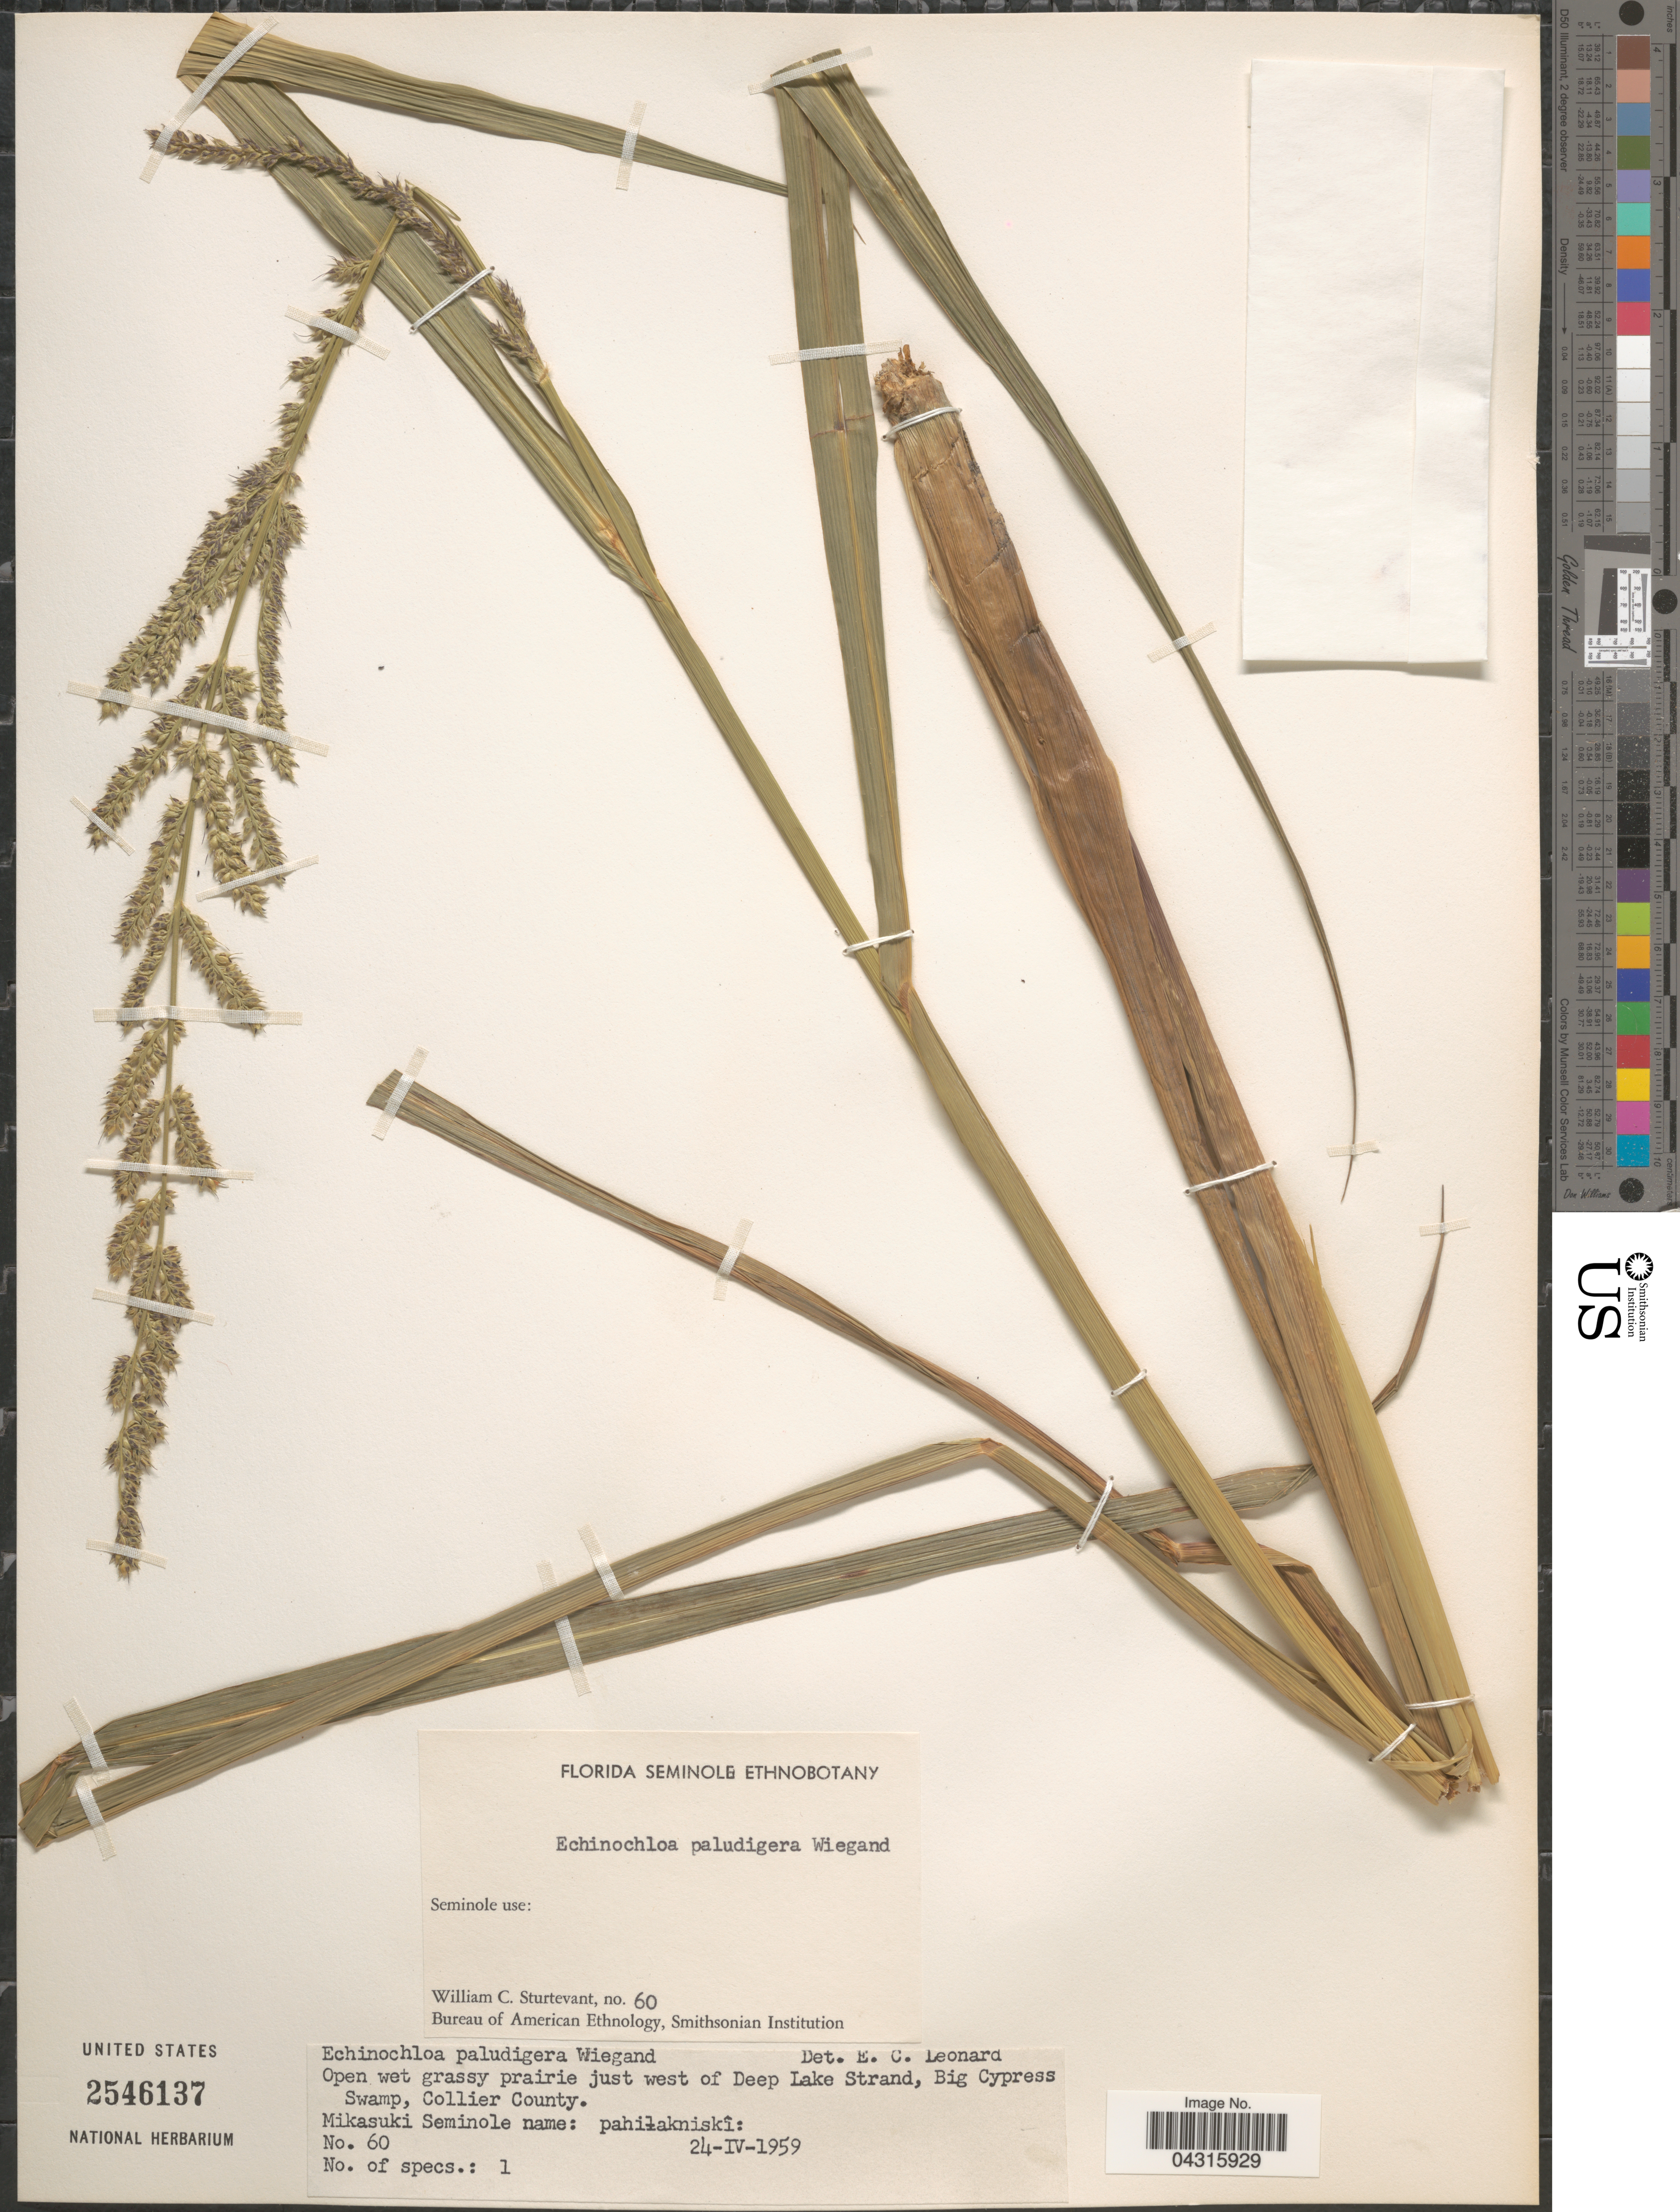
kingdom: Plantae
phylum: Tracheophyta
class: Liliopsida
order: Poales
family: Poaceae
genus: Echinochloa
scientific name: Echinochloa paludigena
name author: Wiegand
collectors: W. Sturtevant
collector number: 60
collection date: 1959-04-24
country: United States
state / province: Florida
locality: Florida Seminole Ethnobotany. [unsure placement] Open wet grassy prairie just west of Deep Lake Strand, Big Cypress Swamp, Collier County.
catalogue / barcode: US 2546137